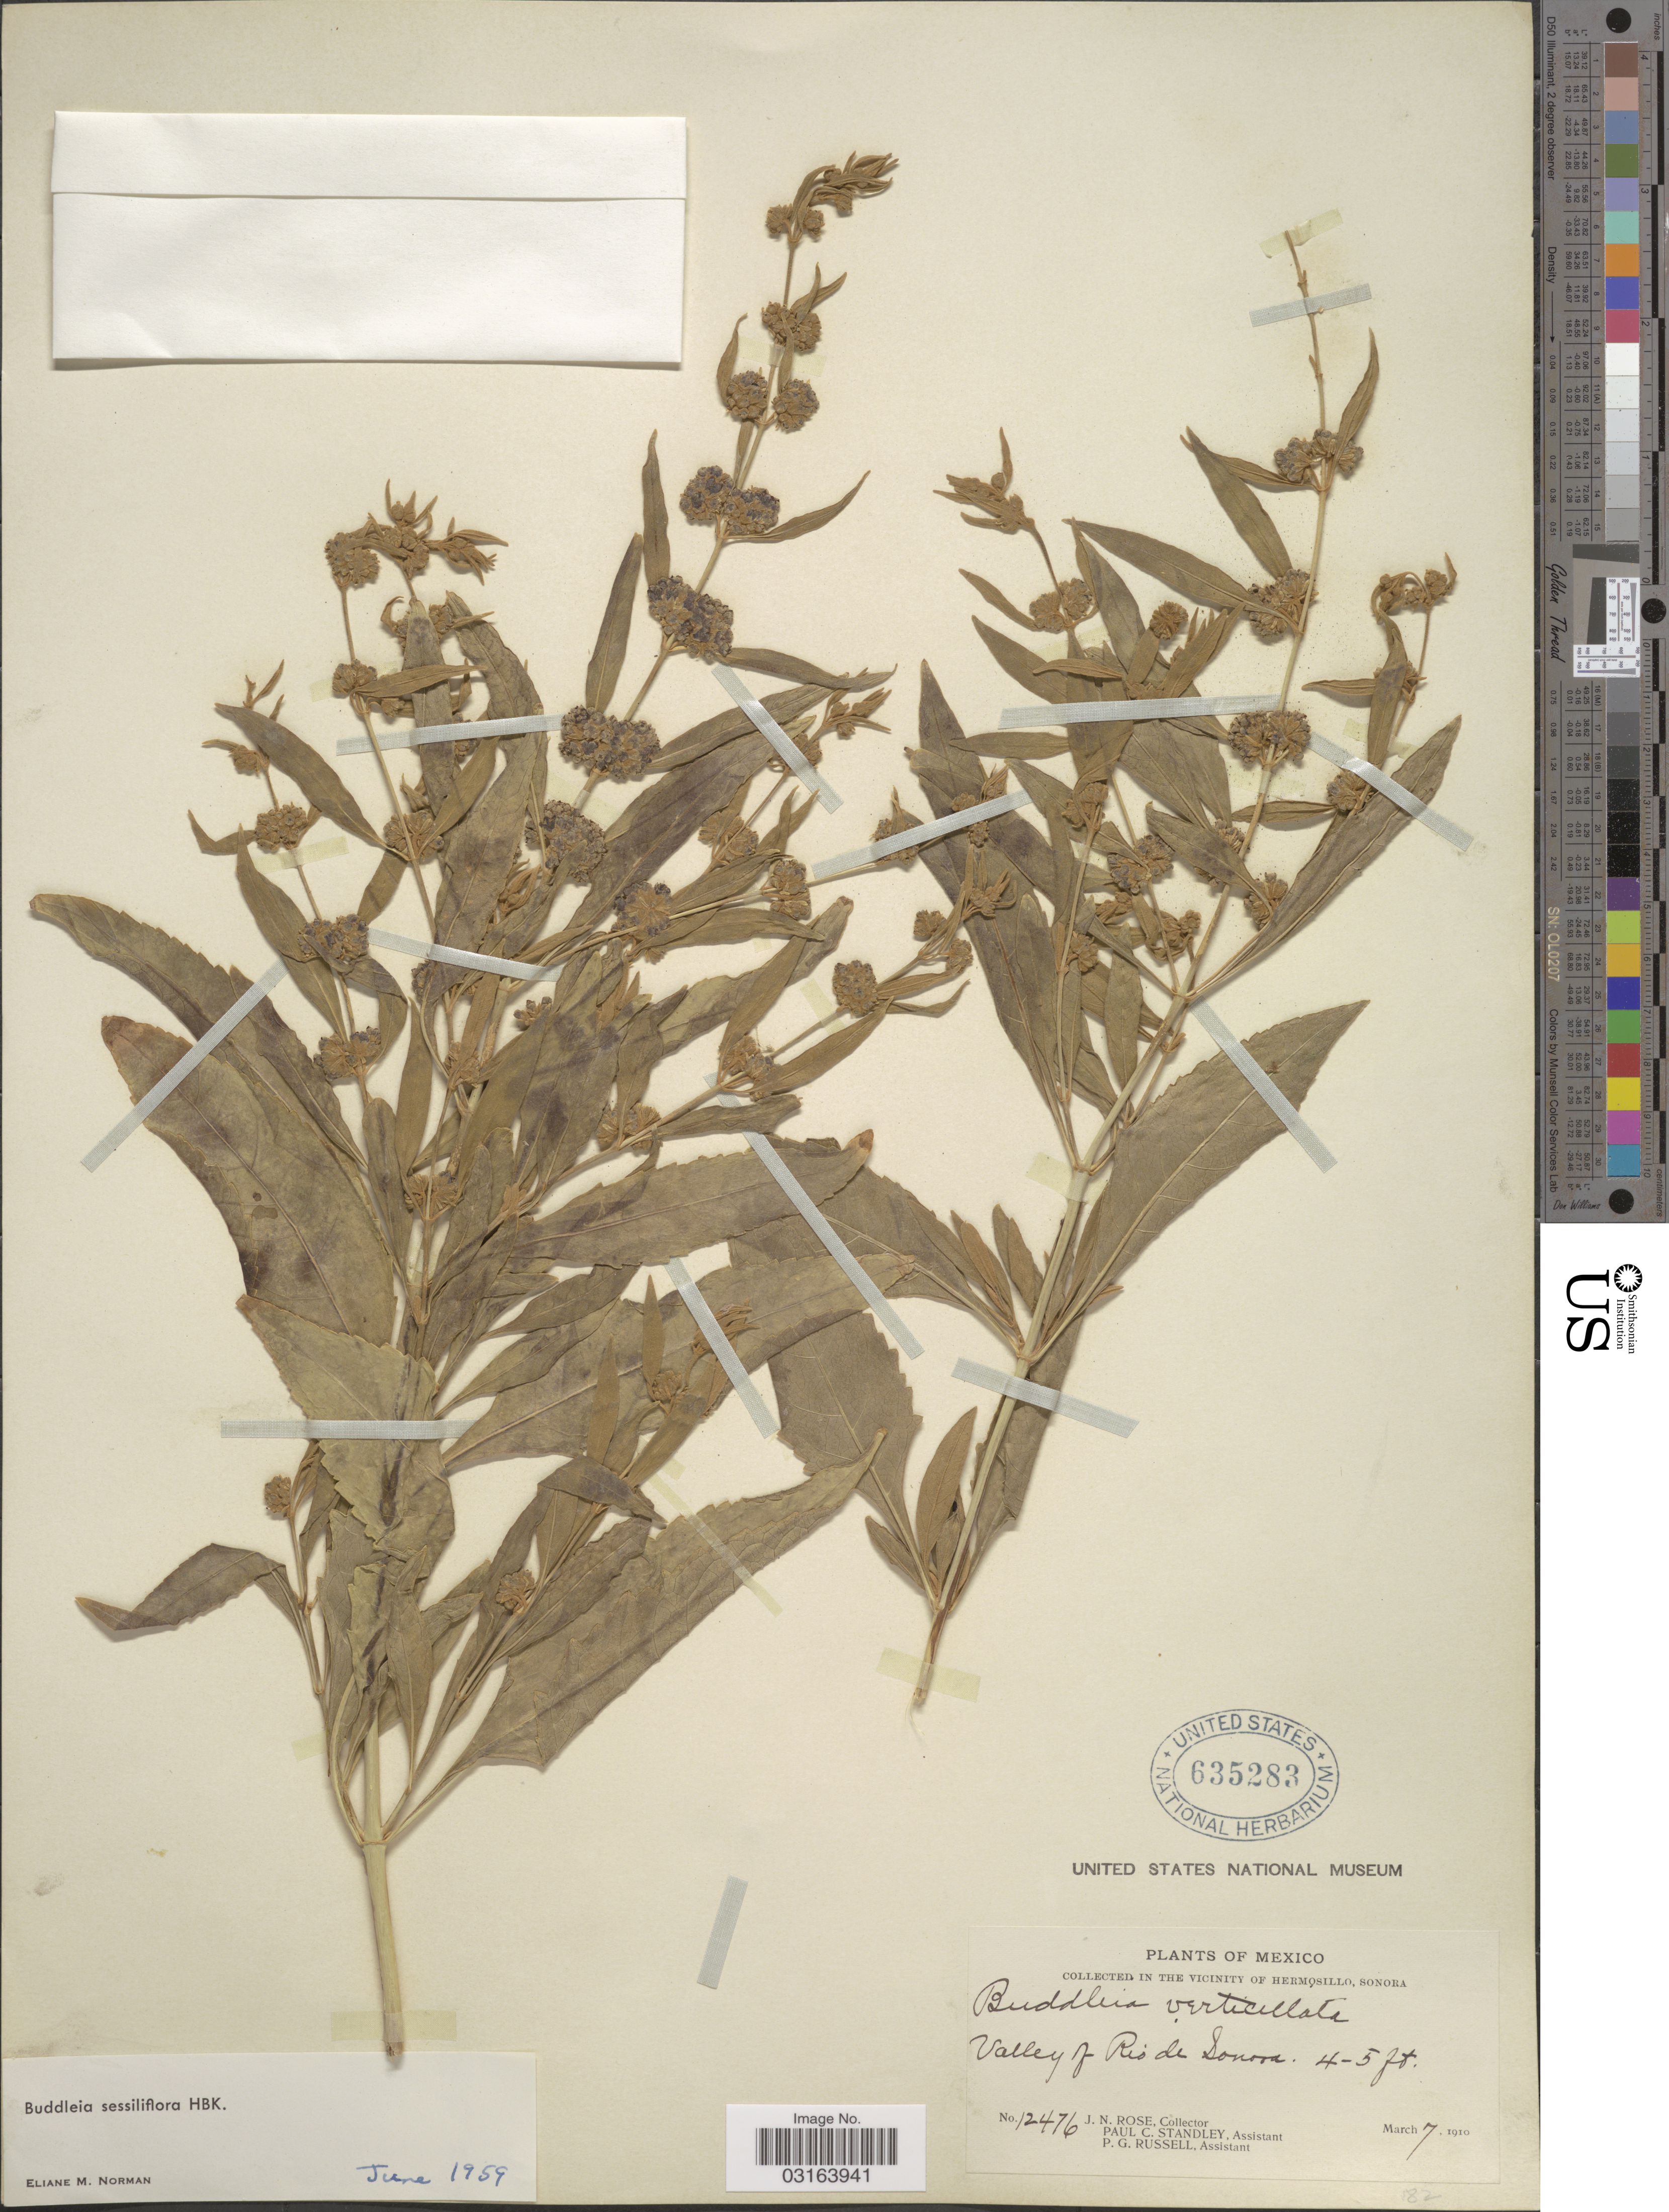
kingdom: Plantae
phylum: Tracheophyta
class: Magnoliopsida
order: Lamiales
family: Scrophulariaceae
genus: Buddleja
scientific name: Buddleja sessiliflora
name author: Kunth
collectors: J. N. Rose, P. C. Standley & P. G. Russell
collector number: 12476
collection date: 1910-03-07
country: Mexico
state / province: Sonora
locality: Vicinity of Hermosillo. Valley of Rio de Sonora.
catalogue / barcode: US 635283